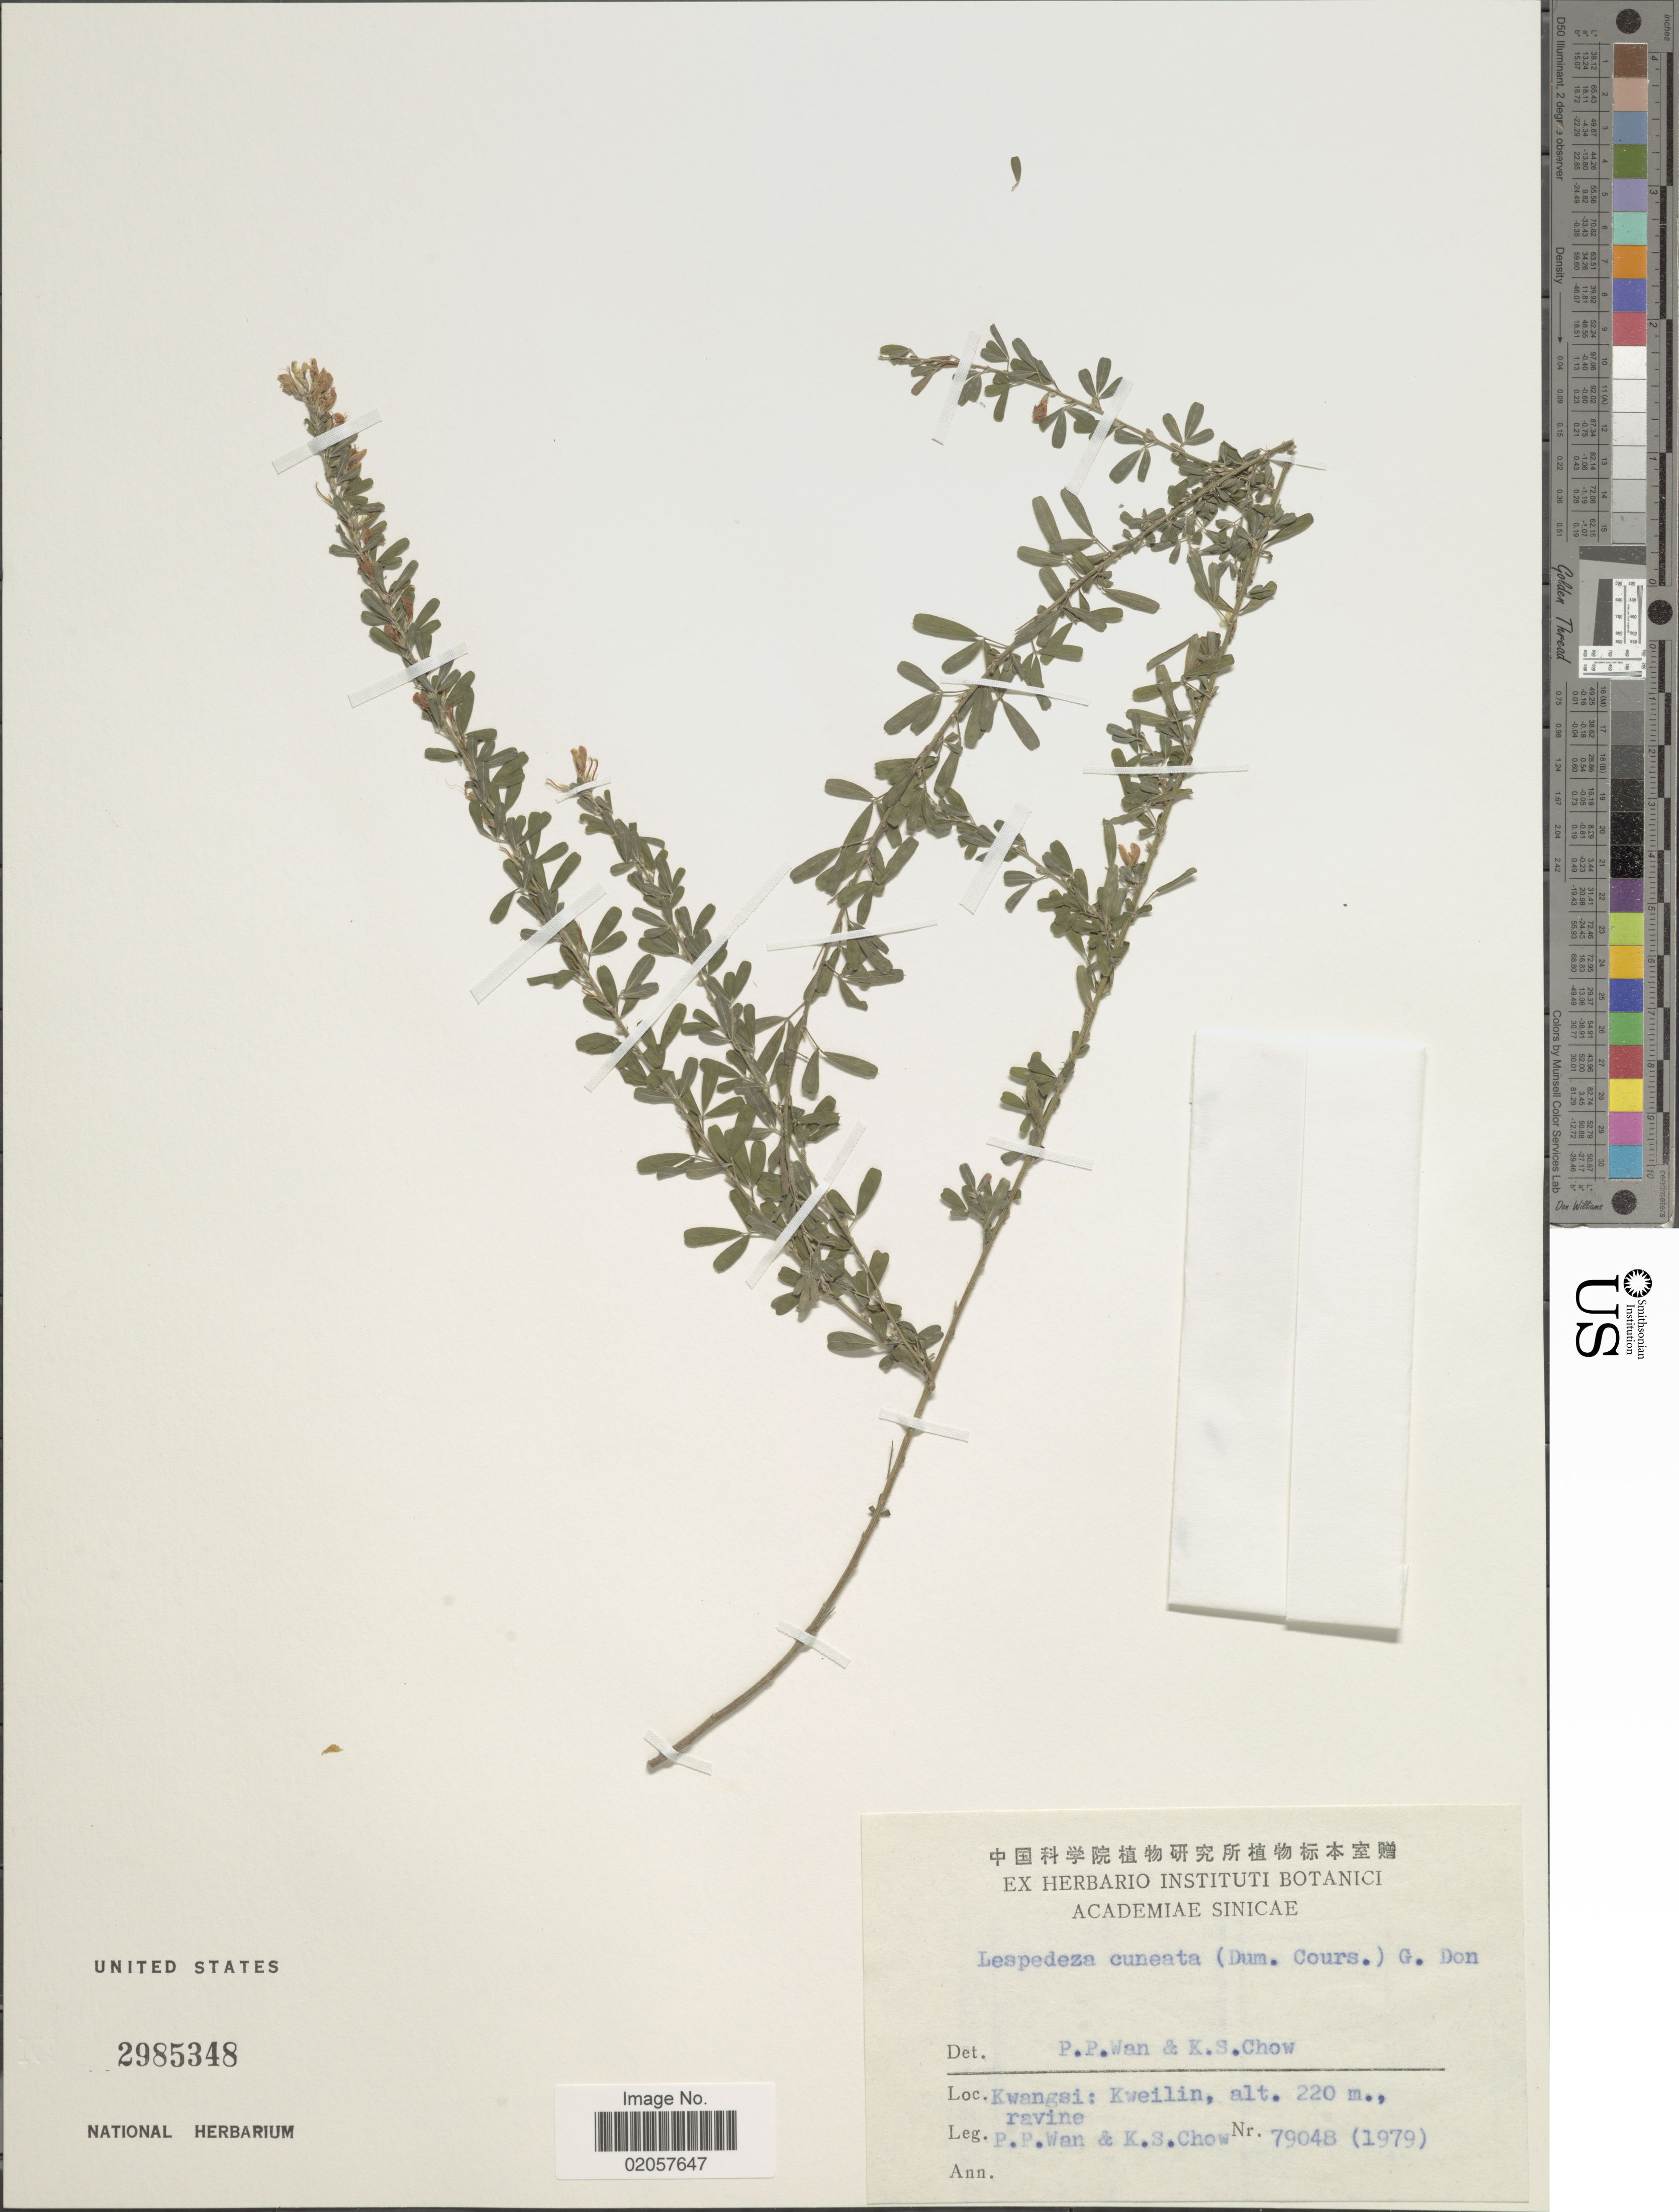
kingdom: Plantae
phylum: Tracheophyta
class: Magnoliopsida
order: Fabales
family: Fabaceae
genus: Lespedeza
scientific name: Lespedeza cuneata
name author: (Dum. Cours.) G. Don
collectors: P. Wan & K. S. Chow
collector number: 79048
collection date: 1979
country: China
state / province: Guangxi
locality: Kwangshi: Kwelin, ravine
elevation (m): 220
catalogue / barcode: US 2985348